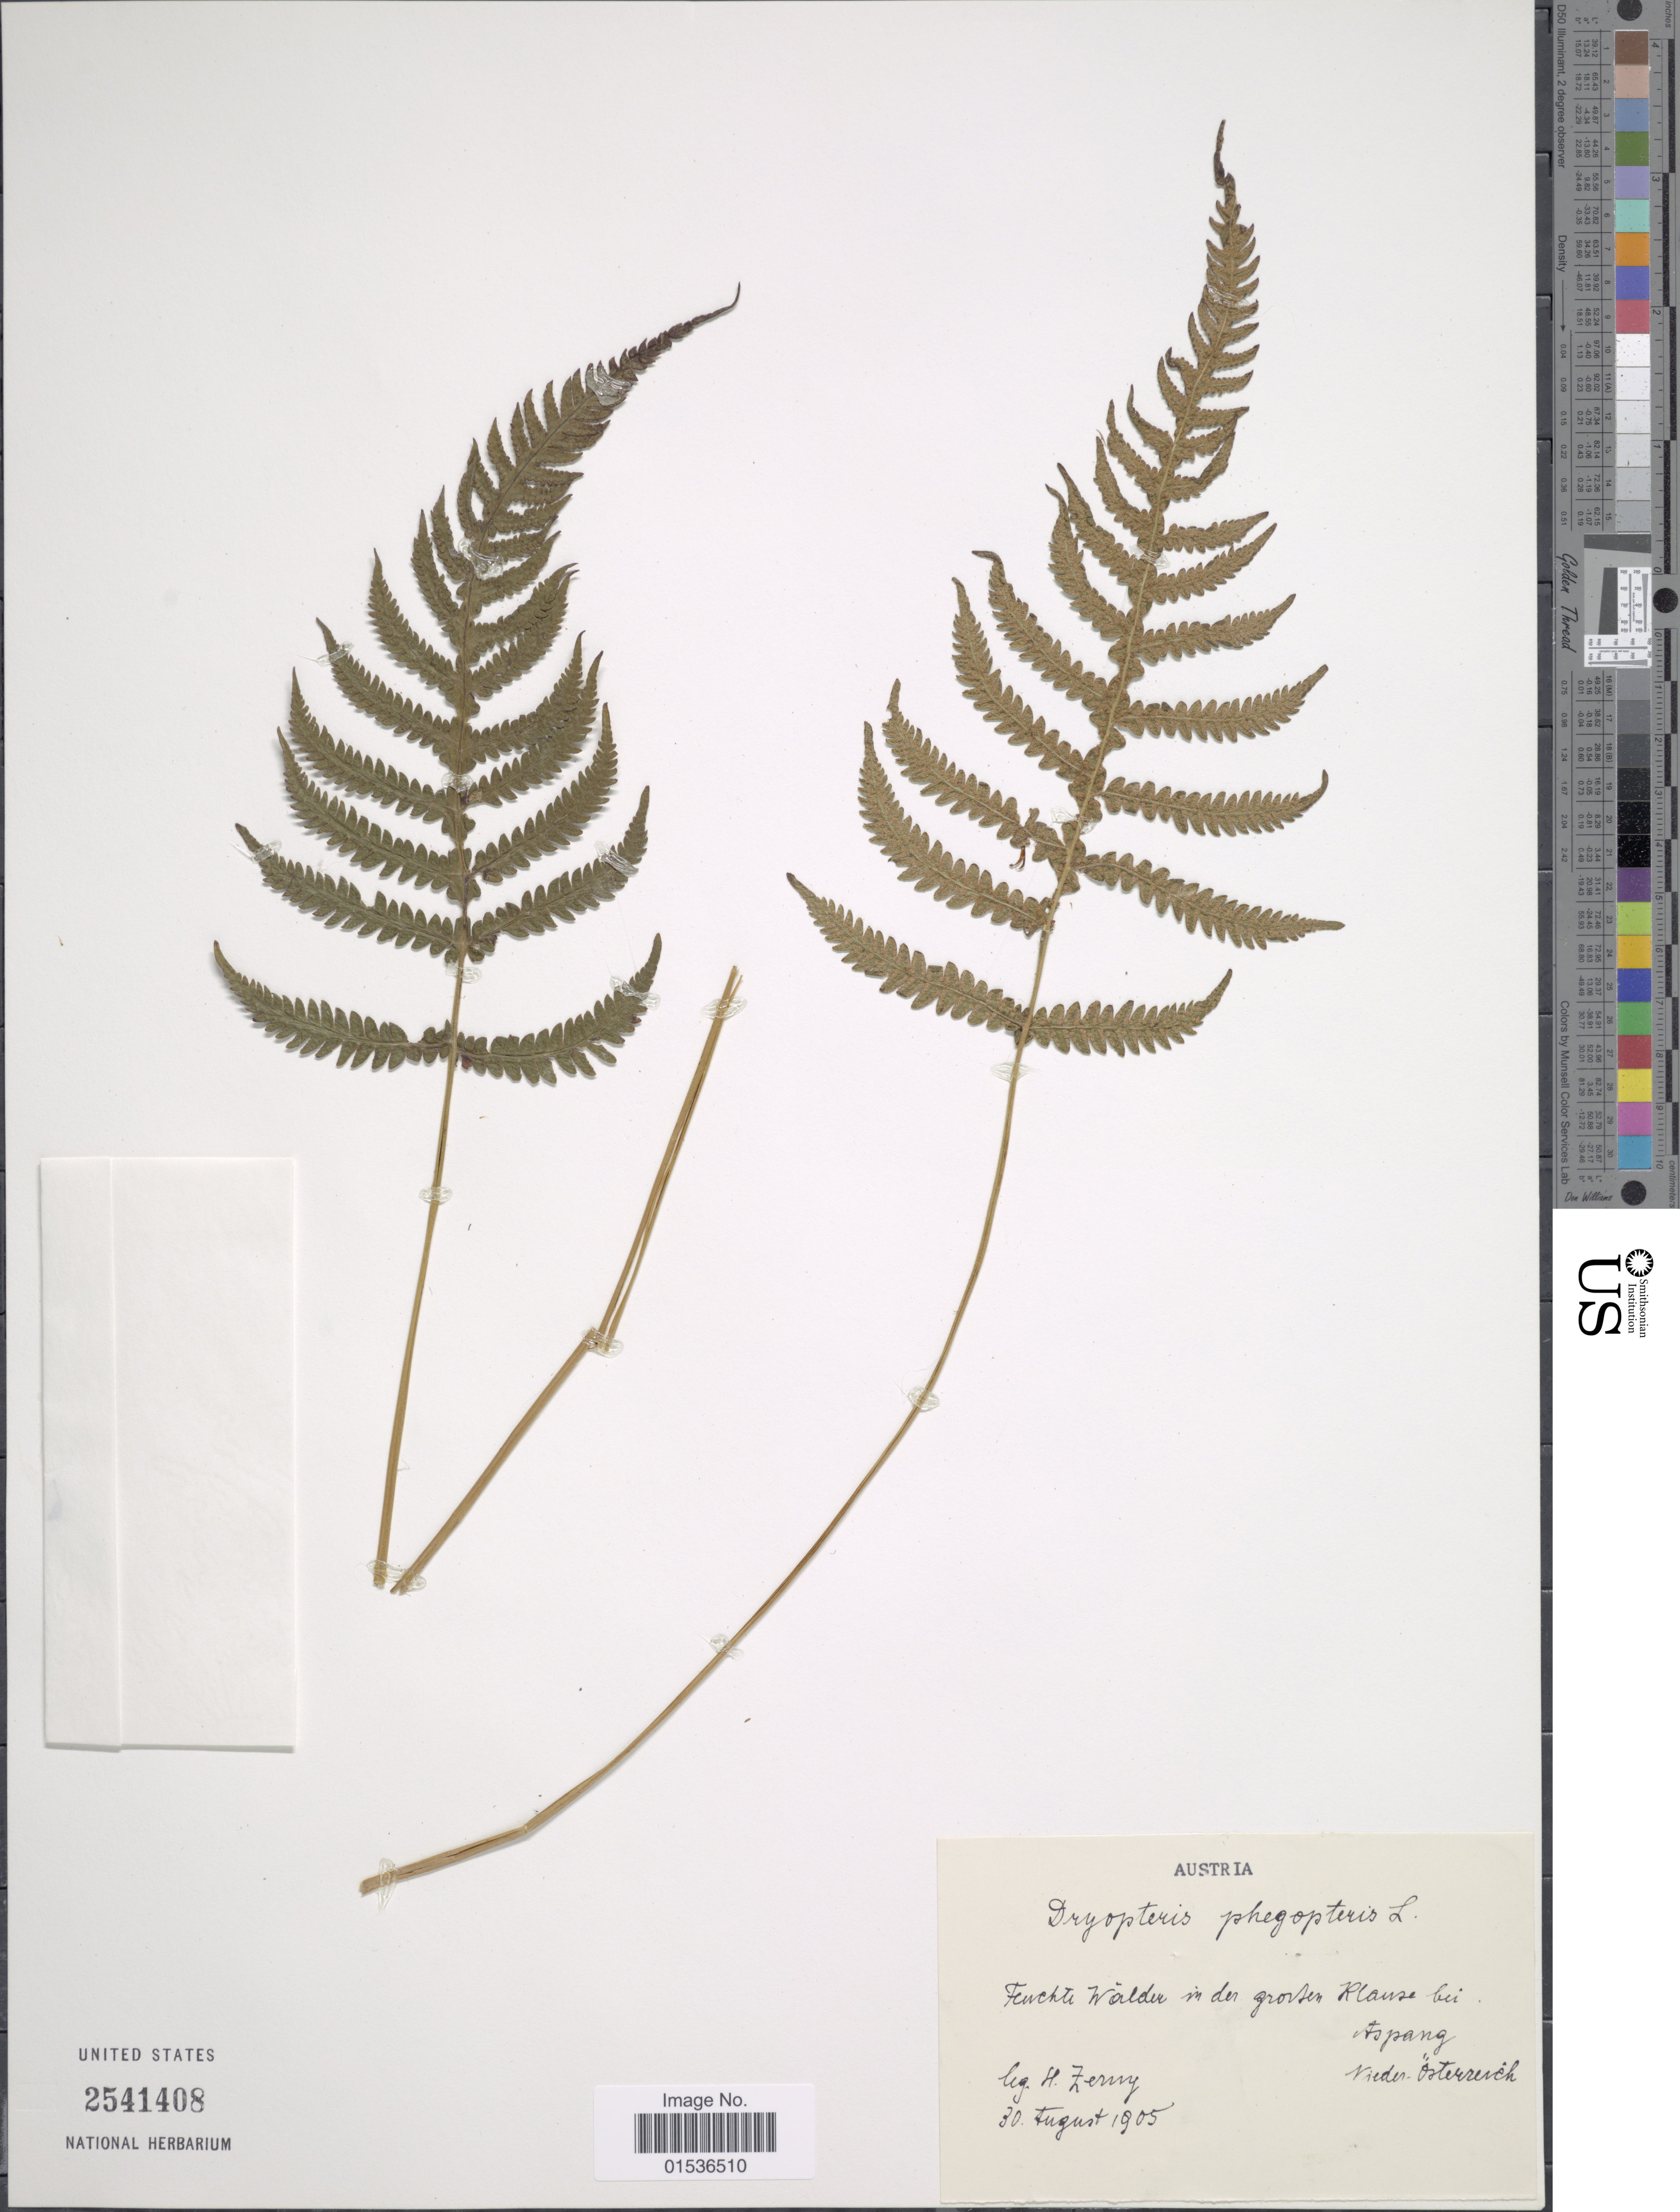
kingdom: Plantae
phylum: Tracheophyta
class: Polypodiopsida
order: Polypodiales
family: Thelypteridaceae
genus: Phegopteris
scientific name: Phegopteris connectilis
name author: (Michx.) Watt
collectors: H. Zerny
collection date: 1905-08-30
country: Austria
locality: Austria, Feuchte Walden in der grosten Klause bei Aspang. [interpreted]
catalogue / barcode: US 2541408